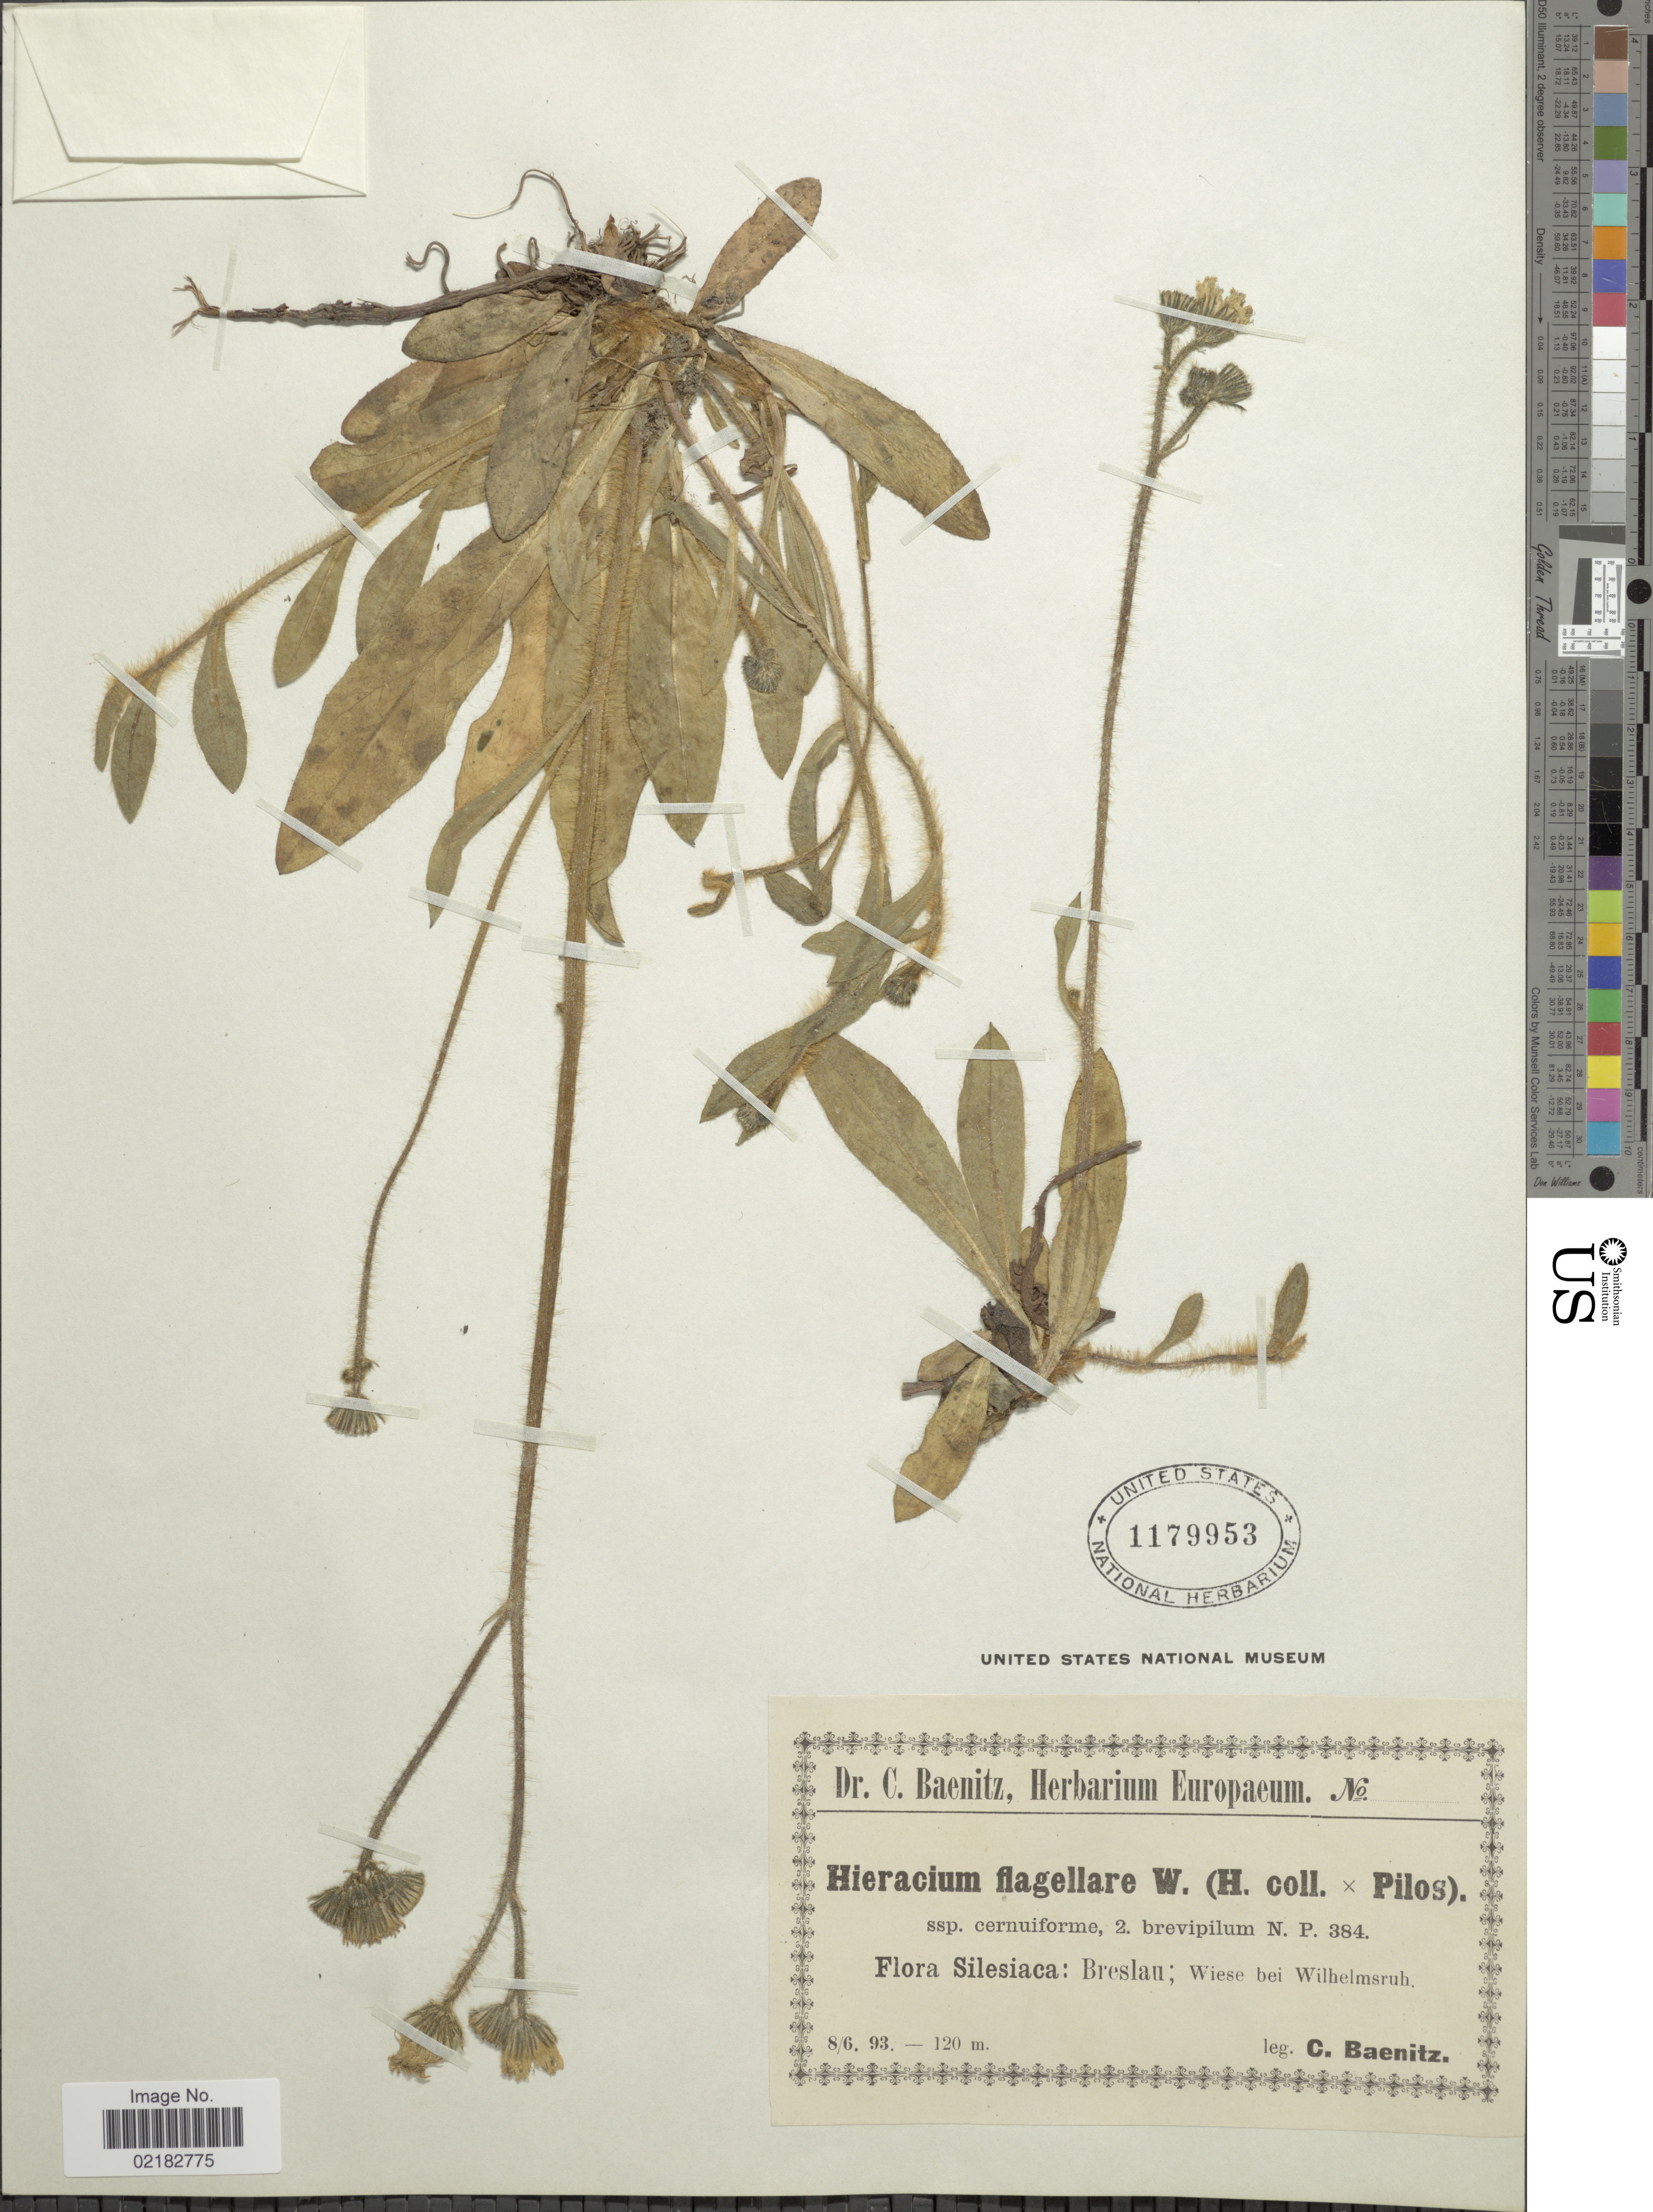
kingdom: Plantae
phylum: Tracheophyta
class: Magnoliopsida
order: Asterales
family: Asteraceae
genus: Pilosella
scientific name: Pilosella flagellaris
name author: (Willd.) Arvet-Touvet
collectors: C. G. Baenitz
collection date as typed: Transcribed d/m/y: 8/6/93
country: Poland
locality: Silesiaca: Breslau; Wiese bei Wilhelmsruh.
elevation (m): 120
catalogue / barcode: US 1179953